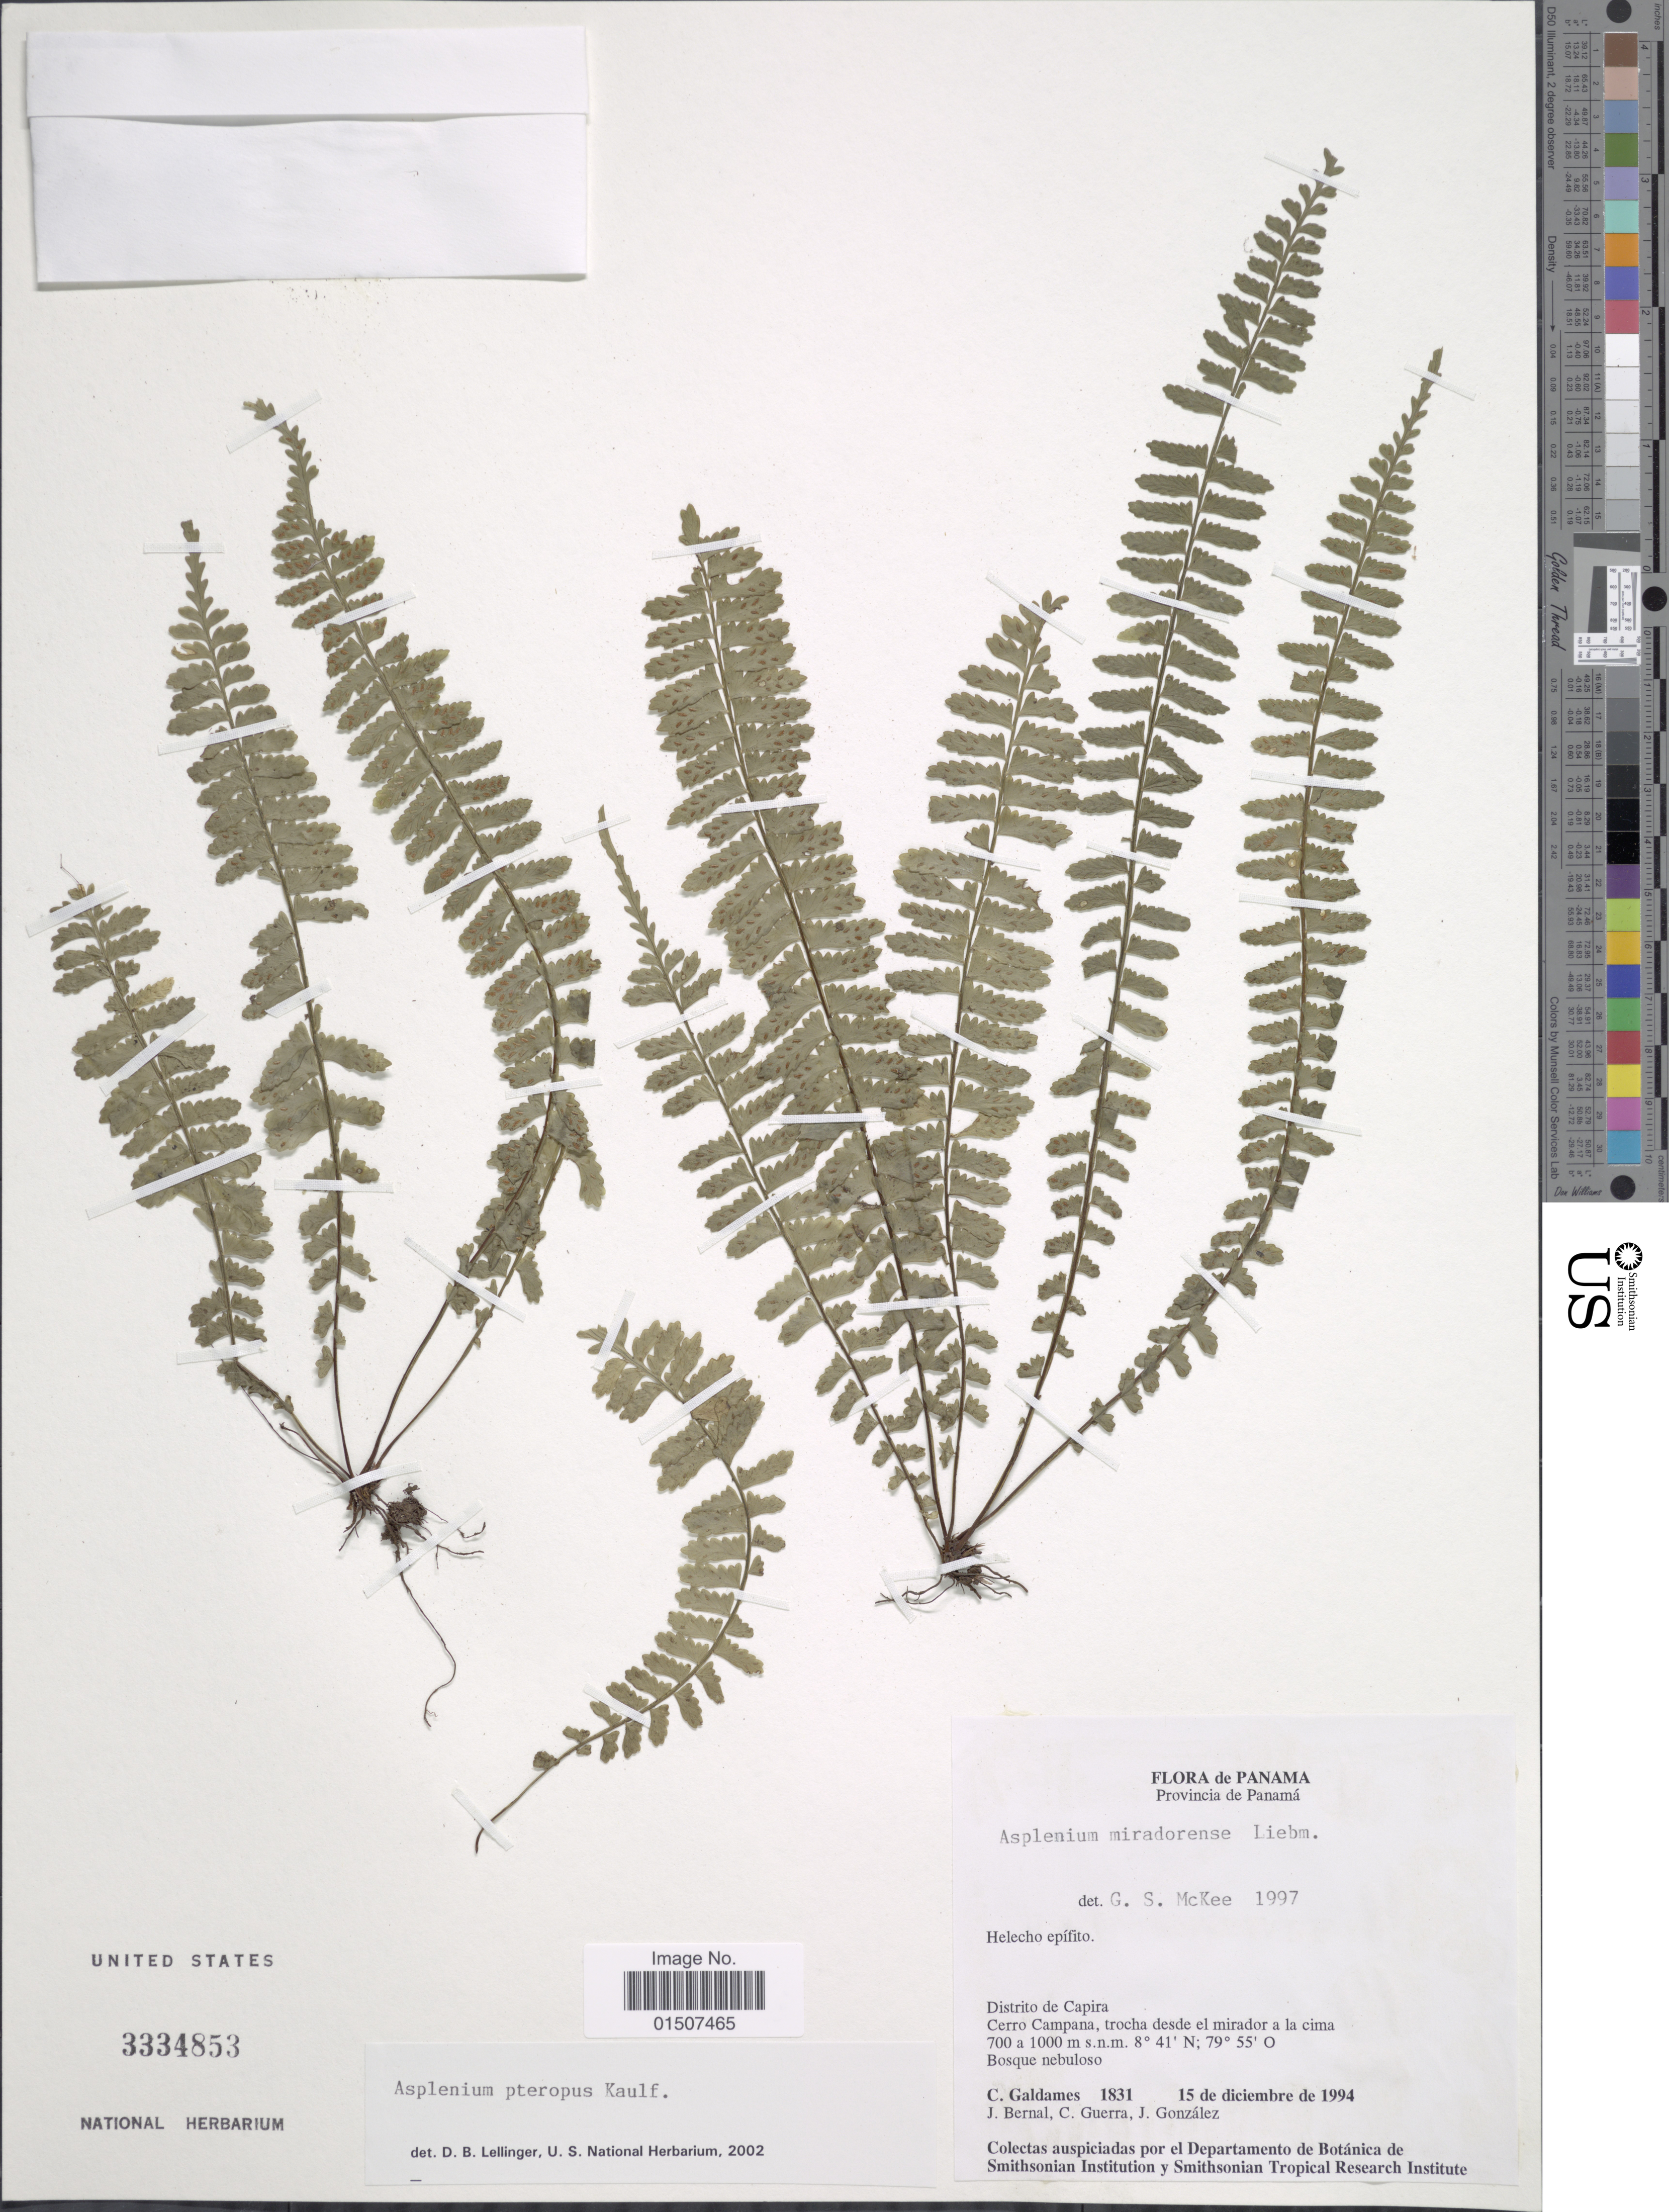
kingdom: Plantae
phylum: Tracheophyta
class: Polypodiopsida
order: Polypodiales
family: Aspleniaceae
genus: Asplenium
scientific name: Asplenium pteropus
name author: Kaulf.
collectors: C. Galdames, J. Bernal, C. Guerra & J. Gonzales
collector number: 1831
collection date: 1994-12-15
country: Panama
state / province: Panamá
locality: Panama. Distrio de Capira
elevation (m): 700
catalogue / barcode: US 3334853